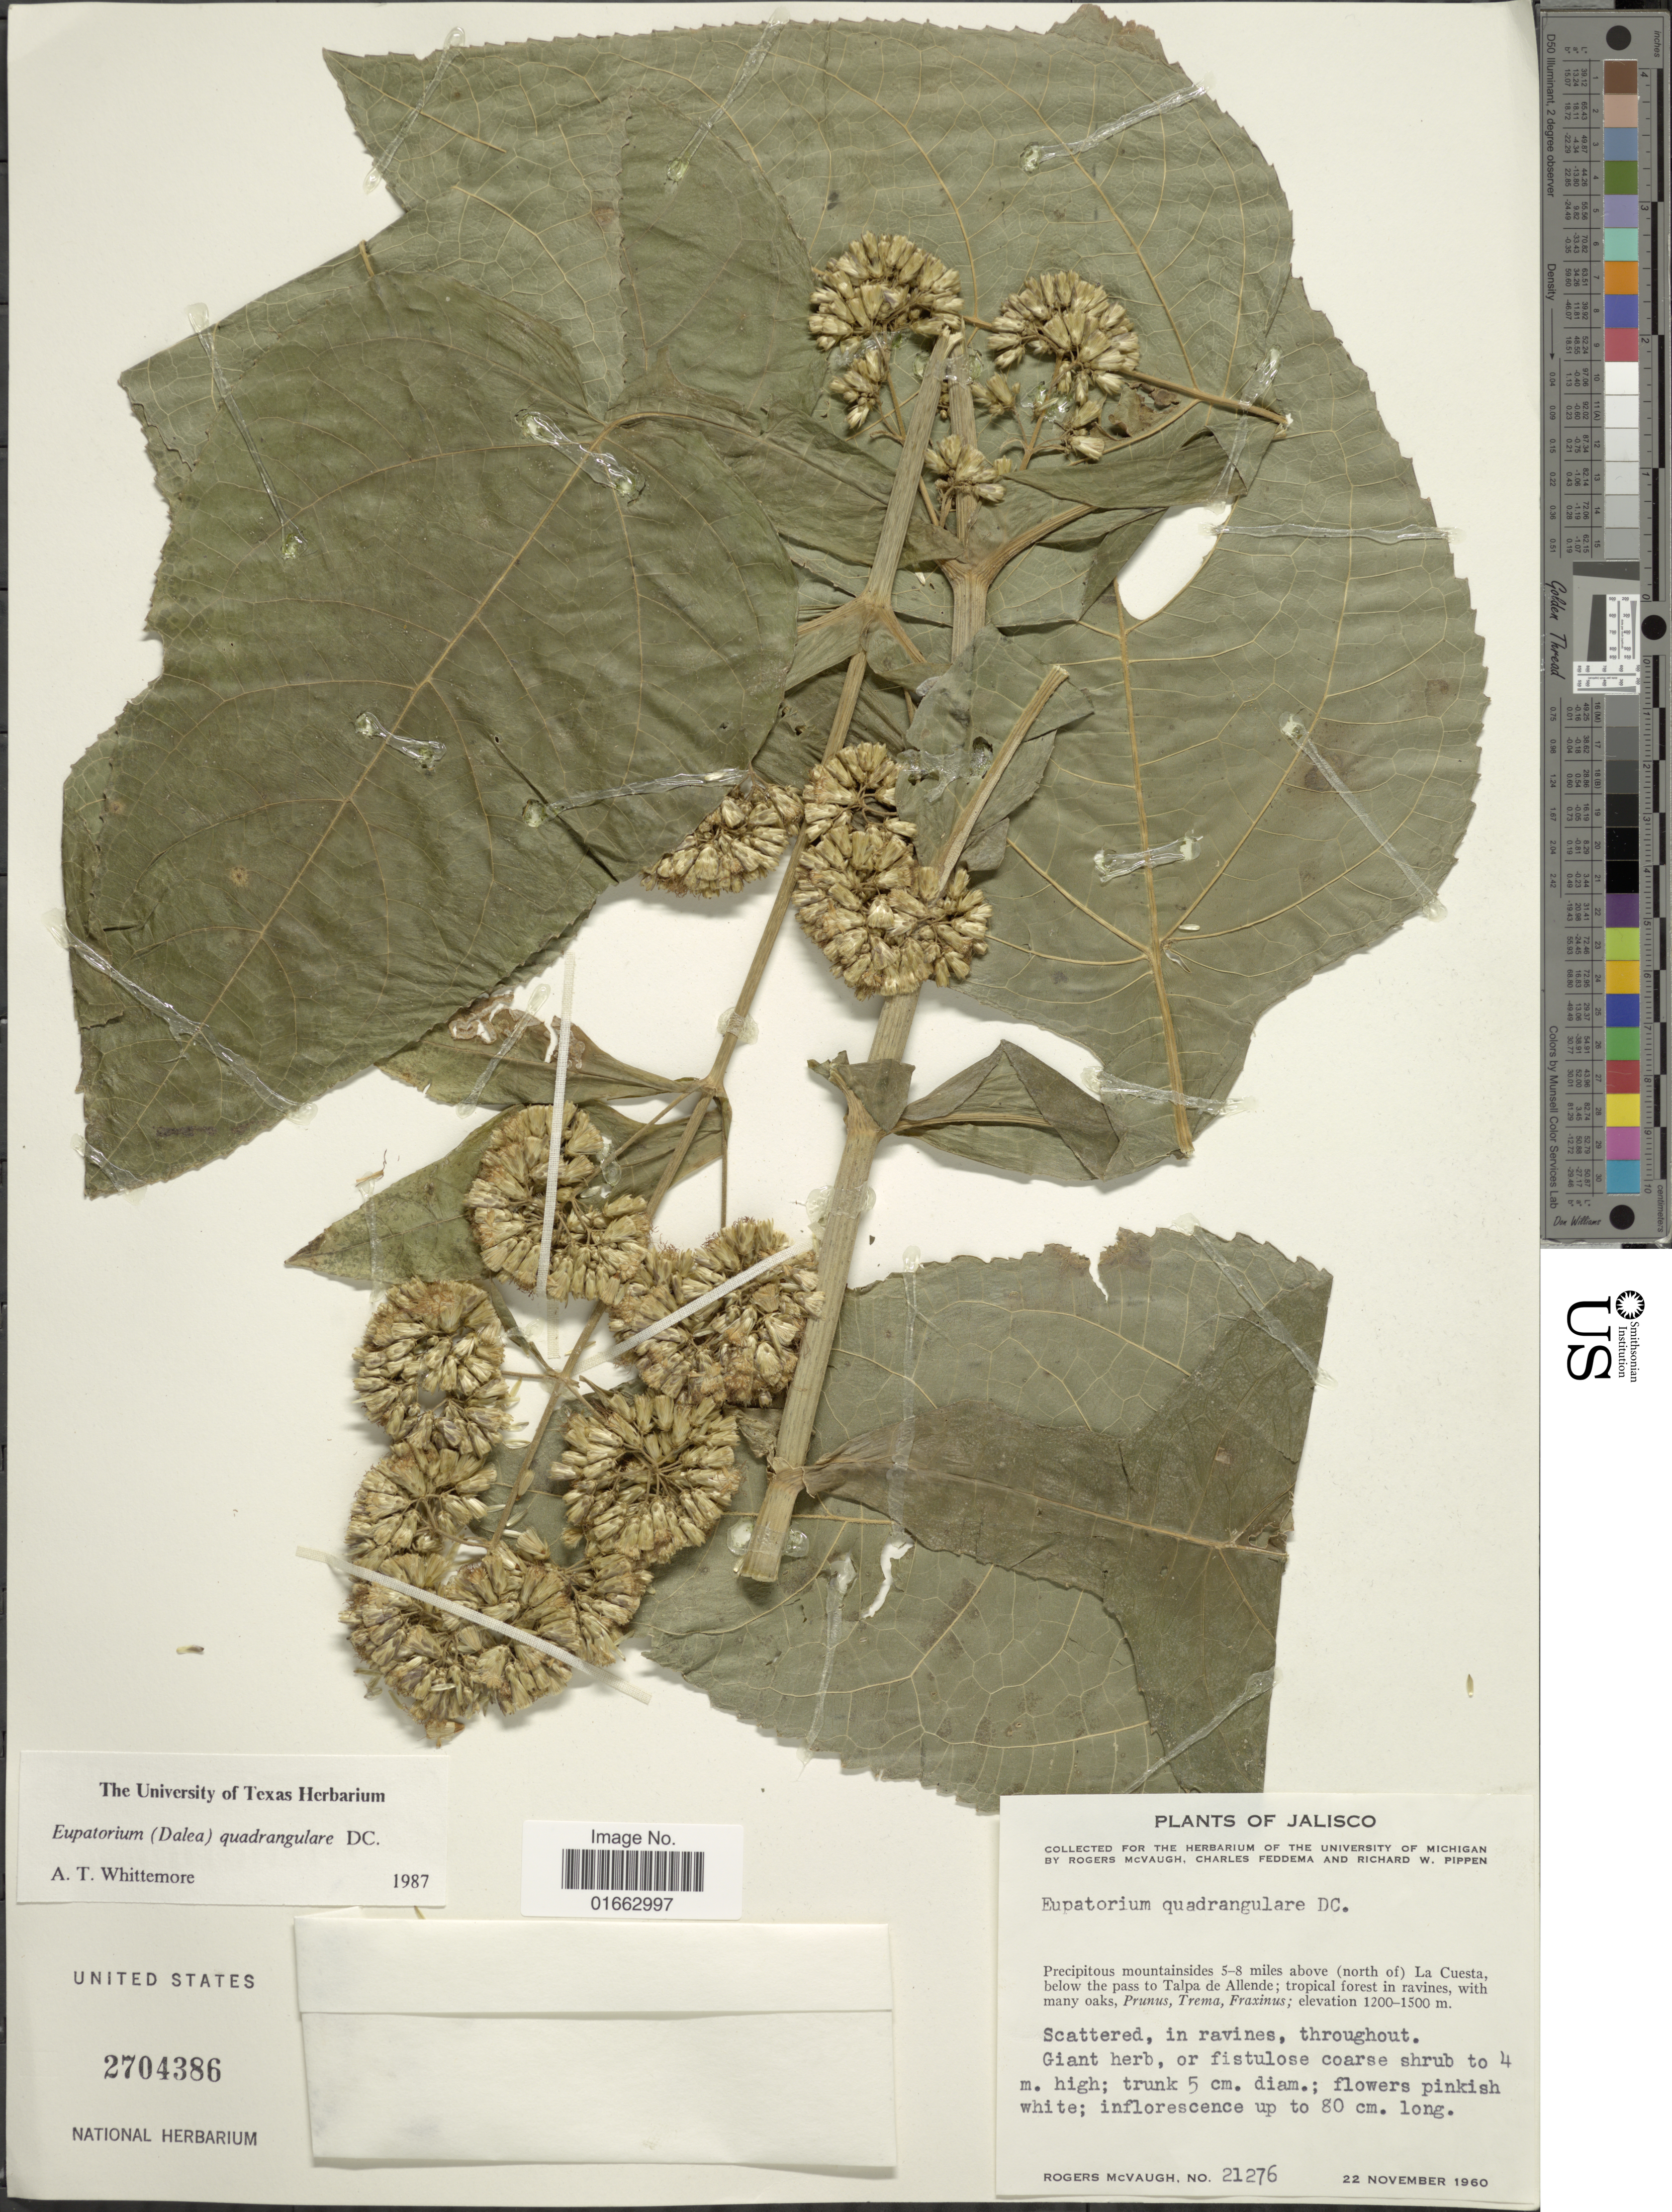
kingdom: Plantae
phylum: Tracheophyta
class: Magnoliopsida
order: Asterales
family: Asteraceae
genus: Critonia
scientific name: Critonia quadrangularis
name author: (DC.) R.M. King & H. Rob.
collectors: R. McVaugh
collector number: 21276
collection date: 1960-11-22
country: Mexico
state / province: Jalisco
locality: Precipitous moutainsides 5-8 miles above (north of) La Cuesa, below the pass to Talpa de Allende; tropical forest in ravines, with many oaks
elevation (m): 1200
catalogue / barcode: US 2704386